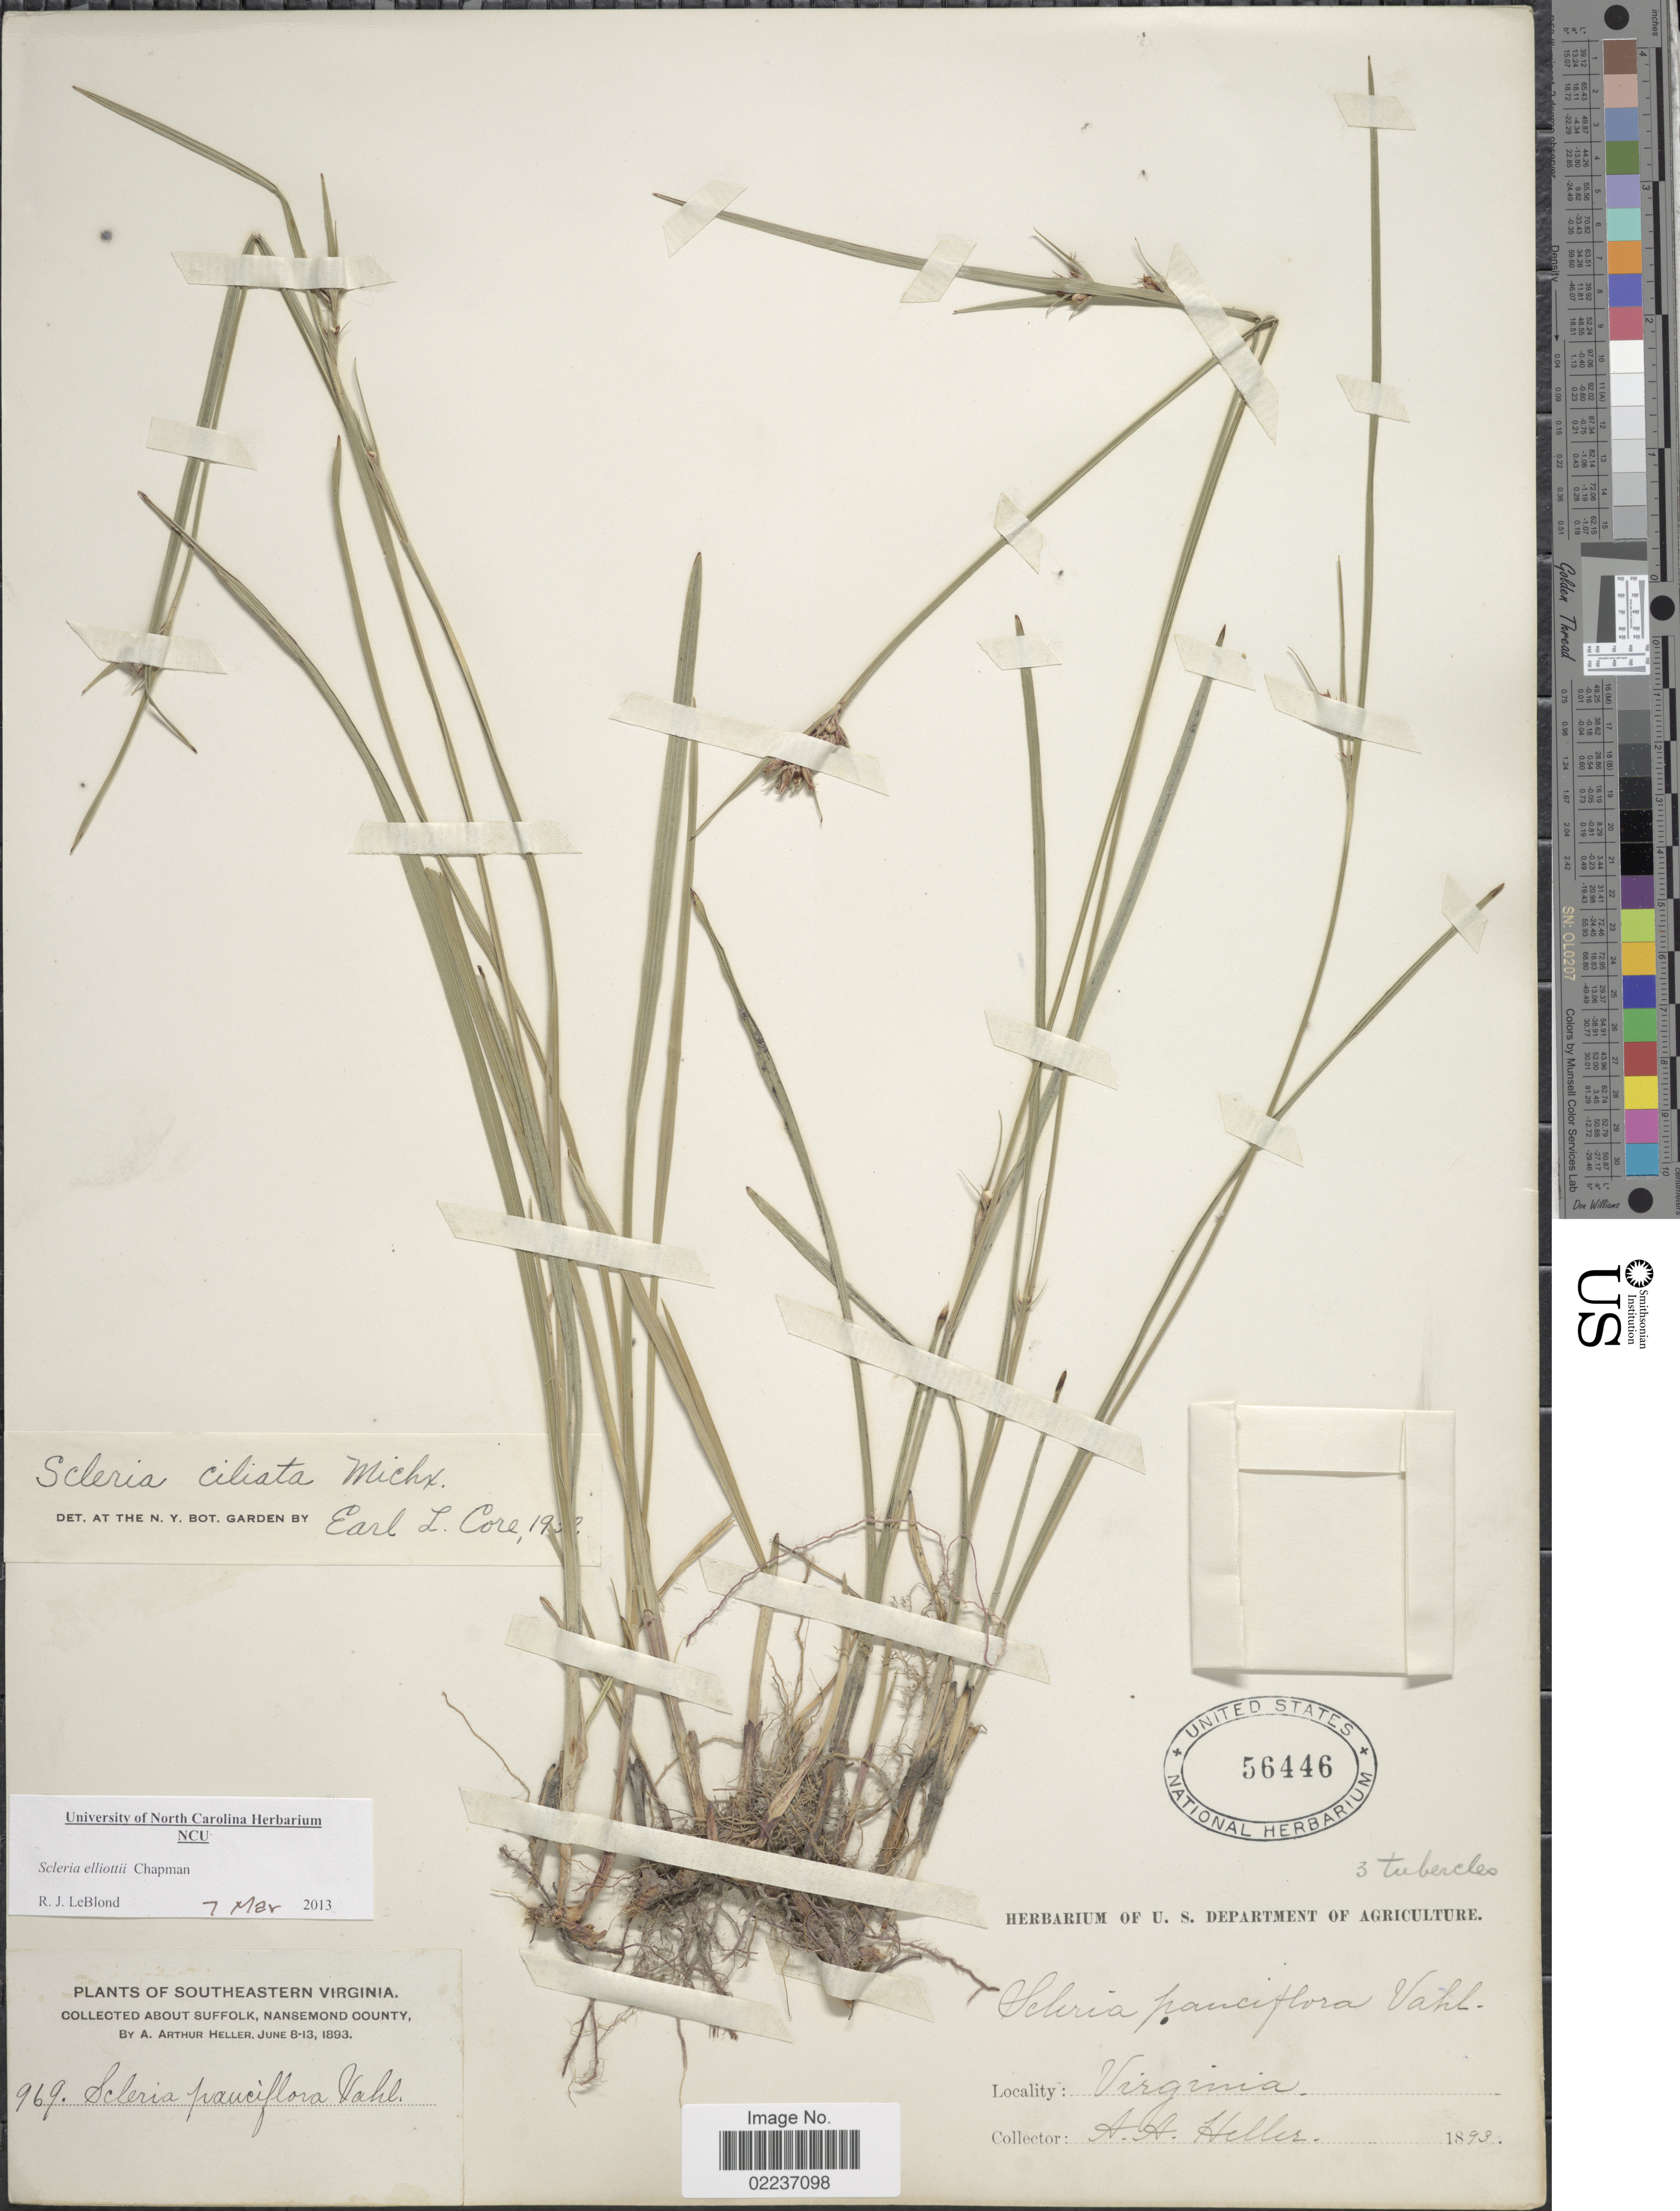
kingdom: Plantae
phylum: Tracheophyta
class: Liliopsida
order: Poales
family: Cyperaceae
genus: Scleria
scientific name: Scleria ciliata var. elliottii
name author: (Chapm.) Fernald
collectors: A. A. Heller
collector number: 969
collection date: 1893-06-08/1893-06-13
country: United States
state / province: Virginia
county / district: City of Suffolk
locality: Southeastern Virginia, about Suffolk, Nansemond County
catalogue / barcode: US 56446